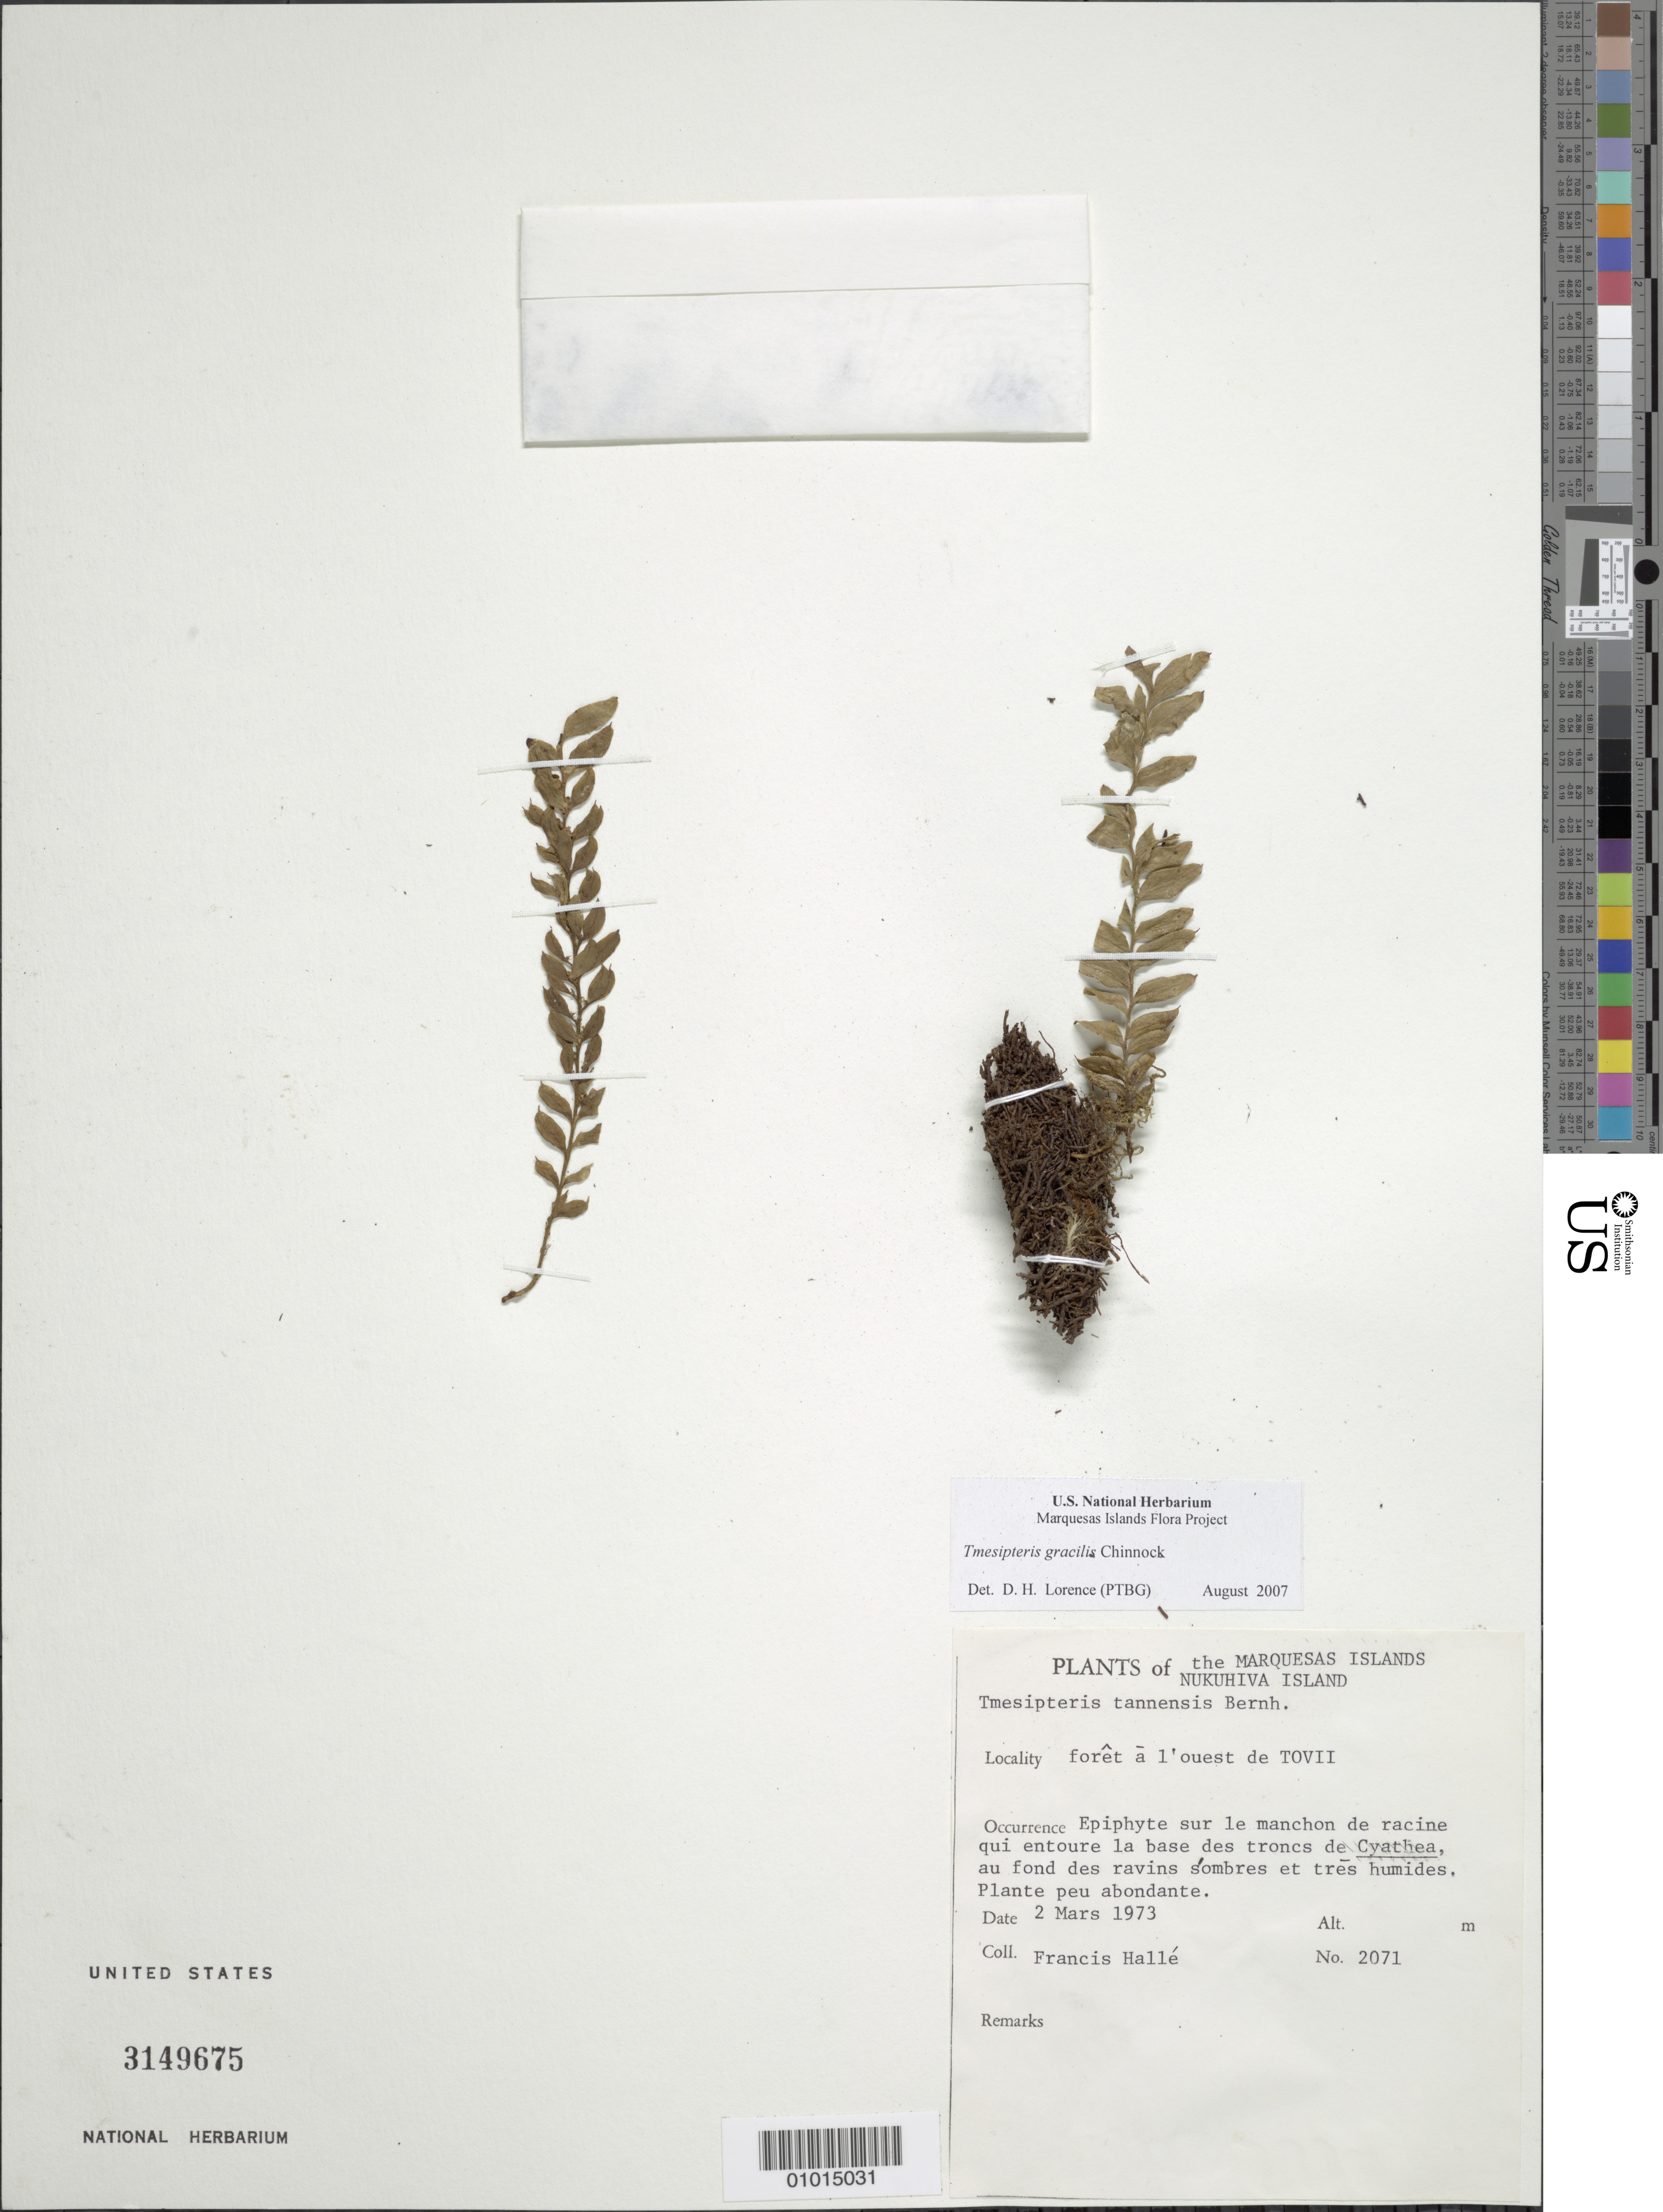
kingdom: Plantae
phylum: Tracheophyta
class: Polypodiopsida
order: Psilotales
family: Psilotaceae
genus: Tmesipteris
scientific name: Tmesipteris gracilis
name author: Chinnock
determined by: Lorence, David H., (PTBG), National Tropical Botanical Garden (UNITED STATES)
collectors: F. Hallé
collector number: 2071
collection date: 1973-03-02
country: French Polynesia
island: Nuku Hiva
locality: Forêt à l'ouest de Toovii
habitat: Au fond des ravins sombres et trés humides; plante peu abondante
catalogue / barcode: US 3149675